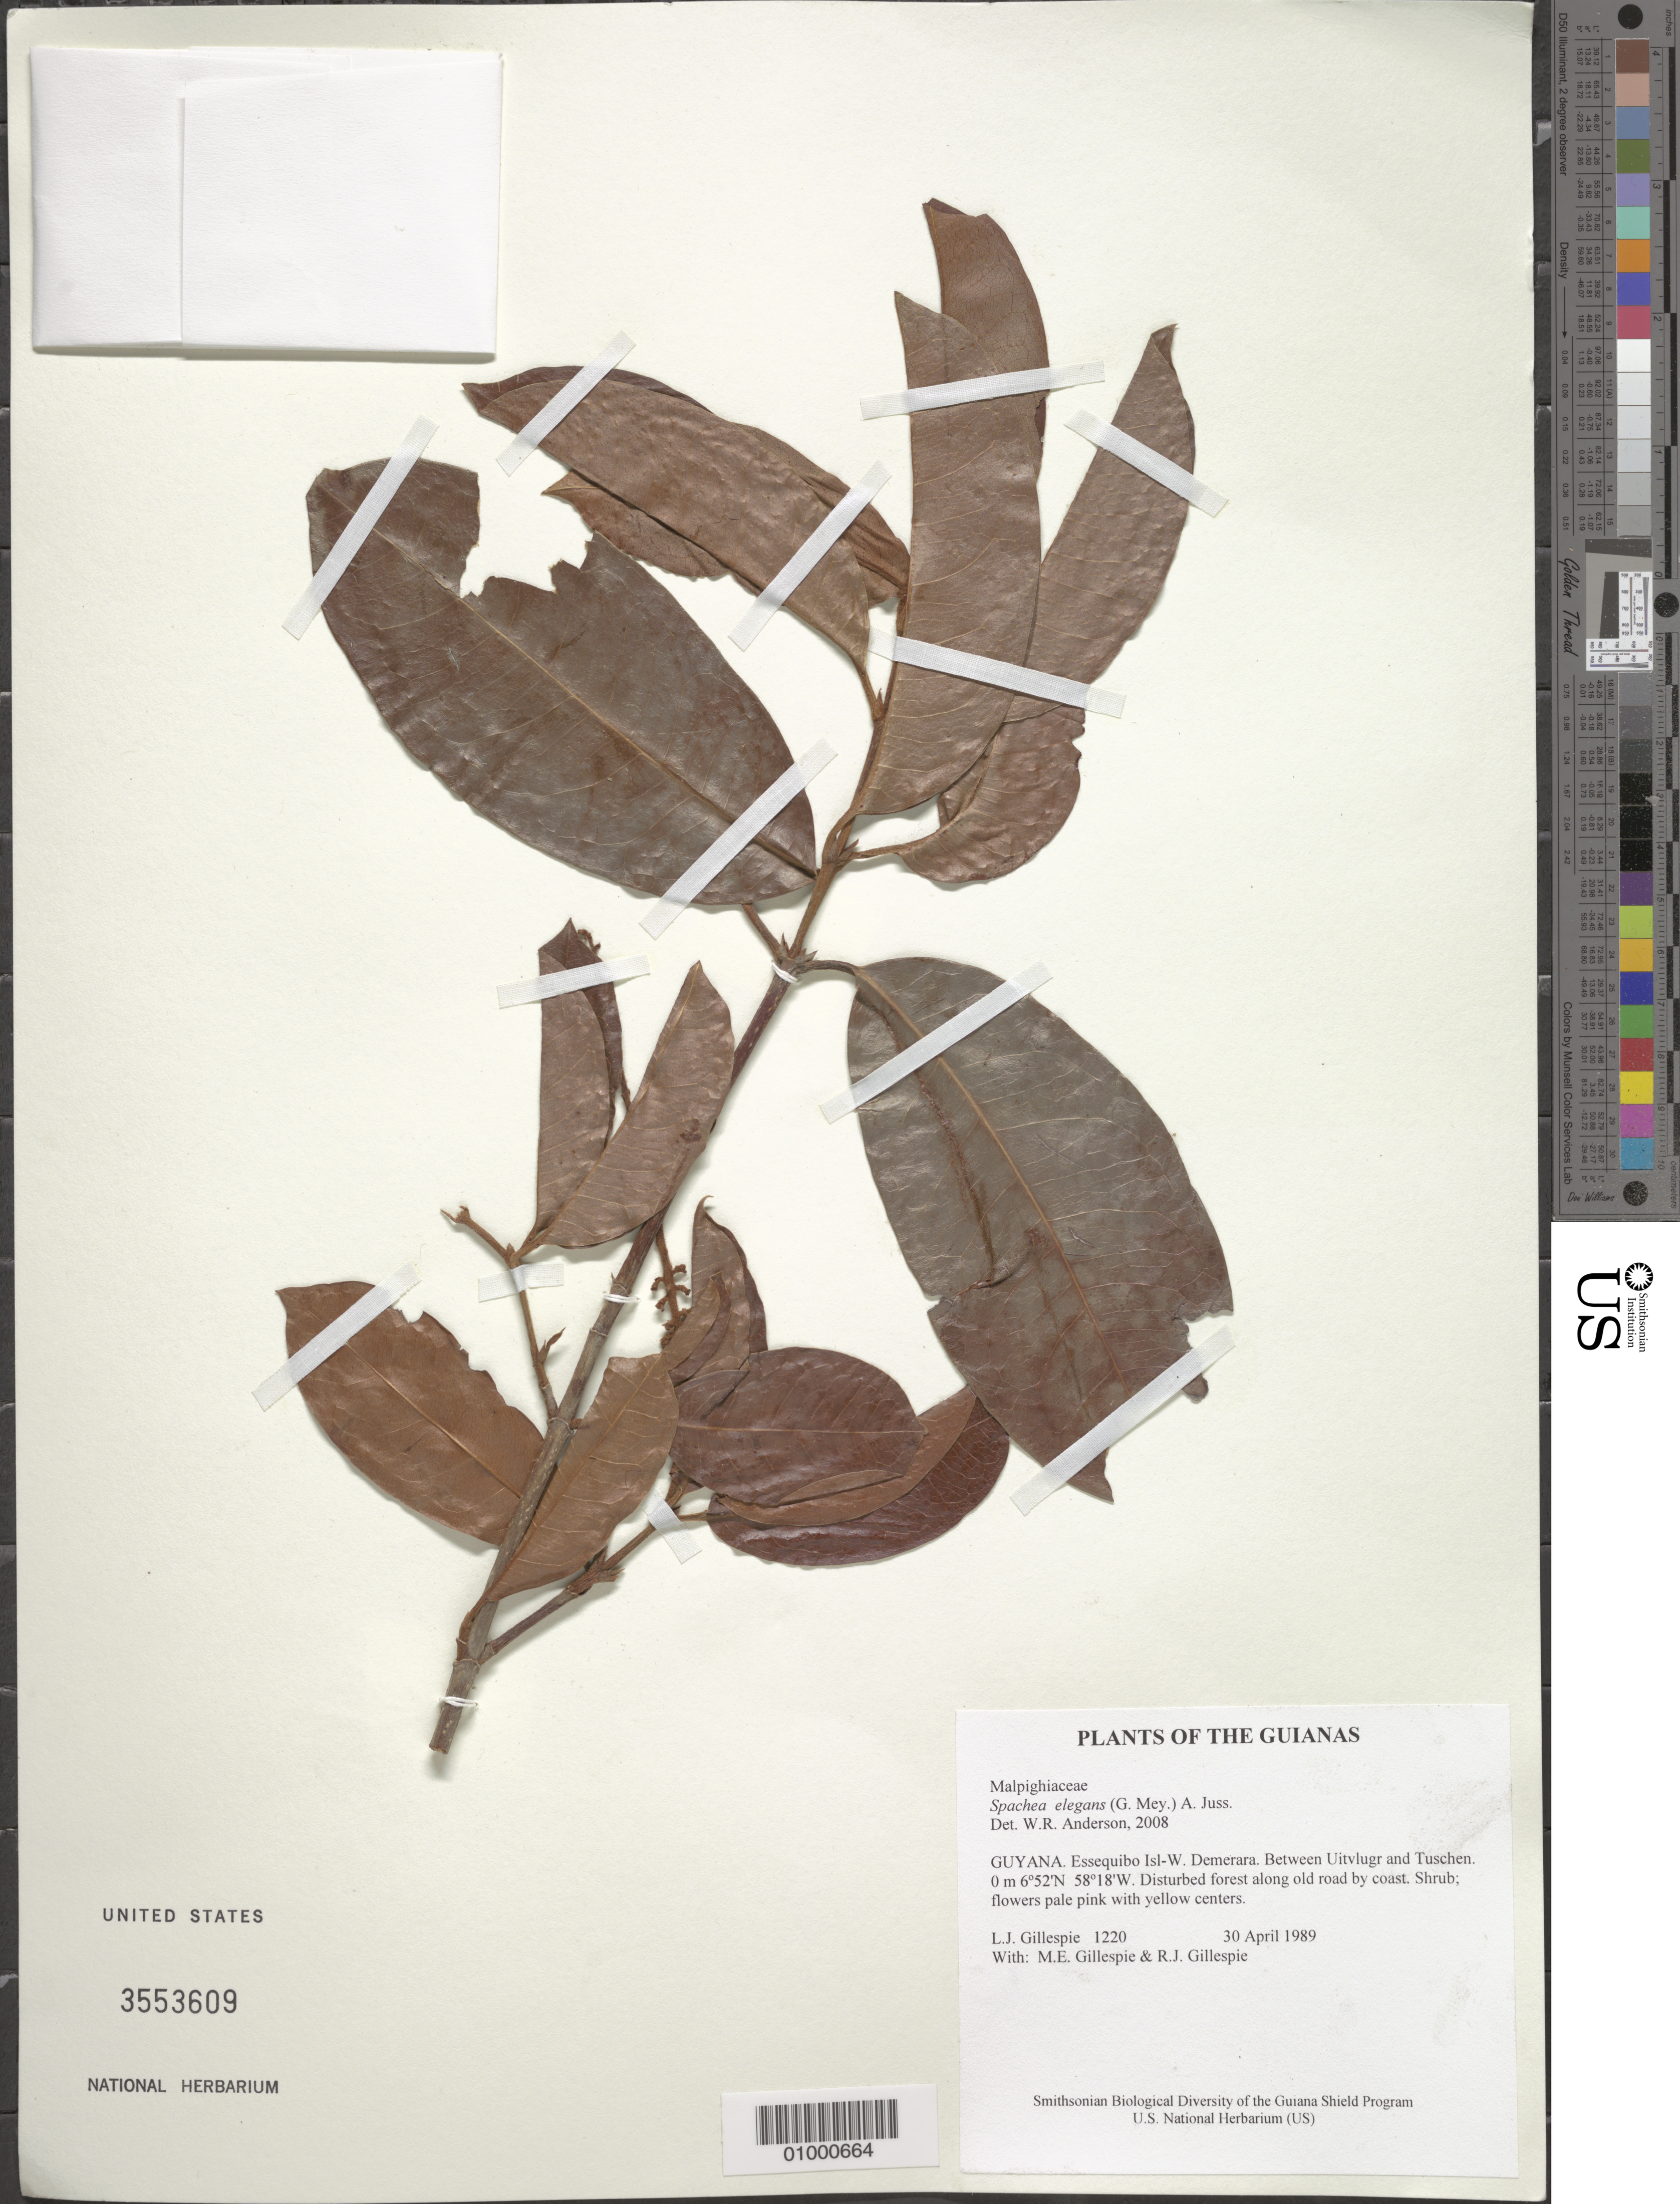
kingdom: Plantae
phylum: Tracheophyta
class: Magnoliopsida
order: Malpighiales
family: Malpighiaceae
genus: Spachea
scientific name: Spachea elegans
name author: A. Juss.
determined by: Anderson, W. R., (MICH), University of Michigan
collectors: L. J. Gillespie, M. Gillespie & R. Gillespie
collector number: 1220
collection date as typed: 30 April 1989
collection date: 1989-04-30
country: Guyana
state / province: Essequibo Isl-W. Demerara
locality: Between Uitvlugr and Tuschen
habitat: Disturbed forest along old road by coast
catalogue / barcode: US 3553609